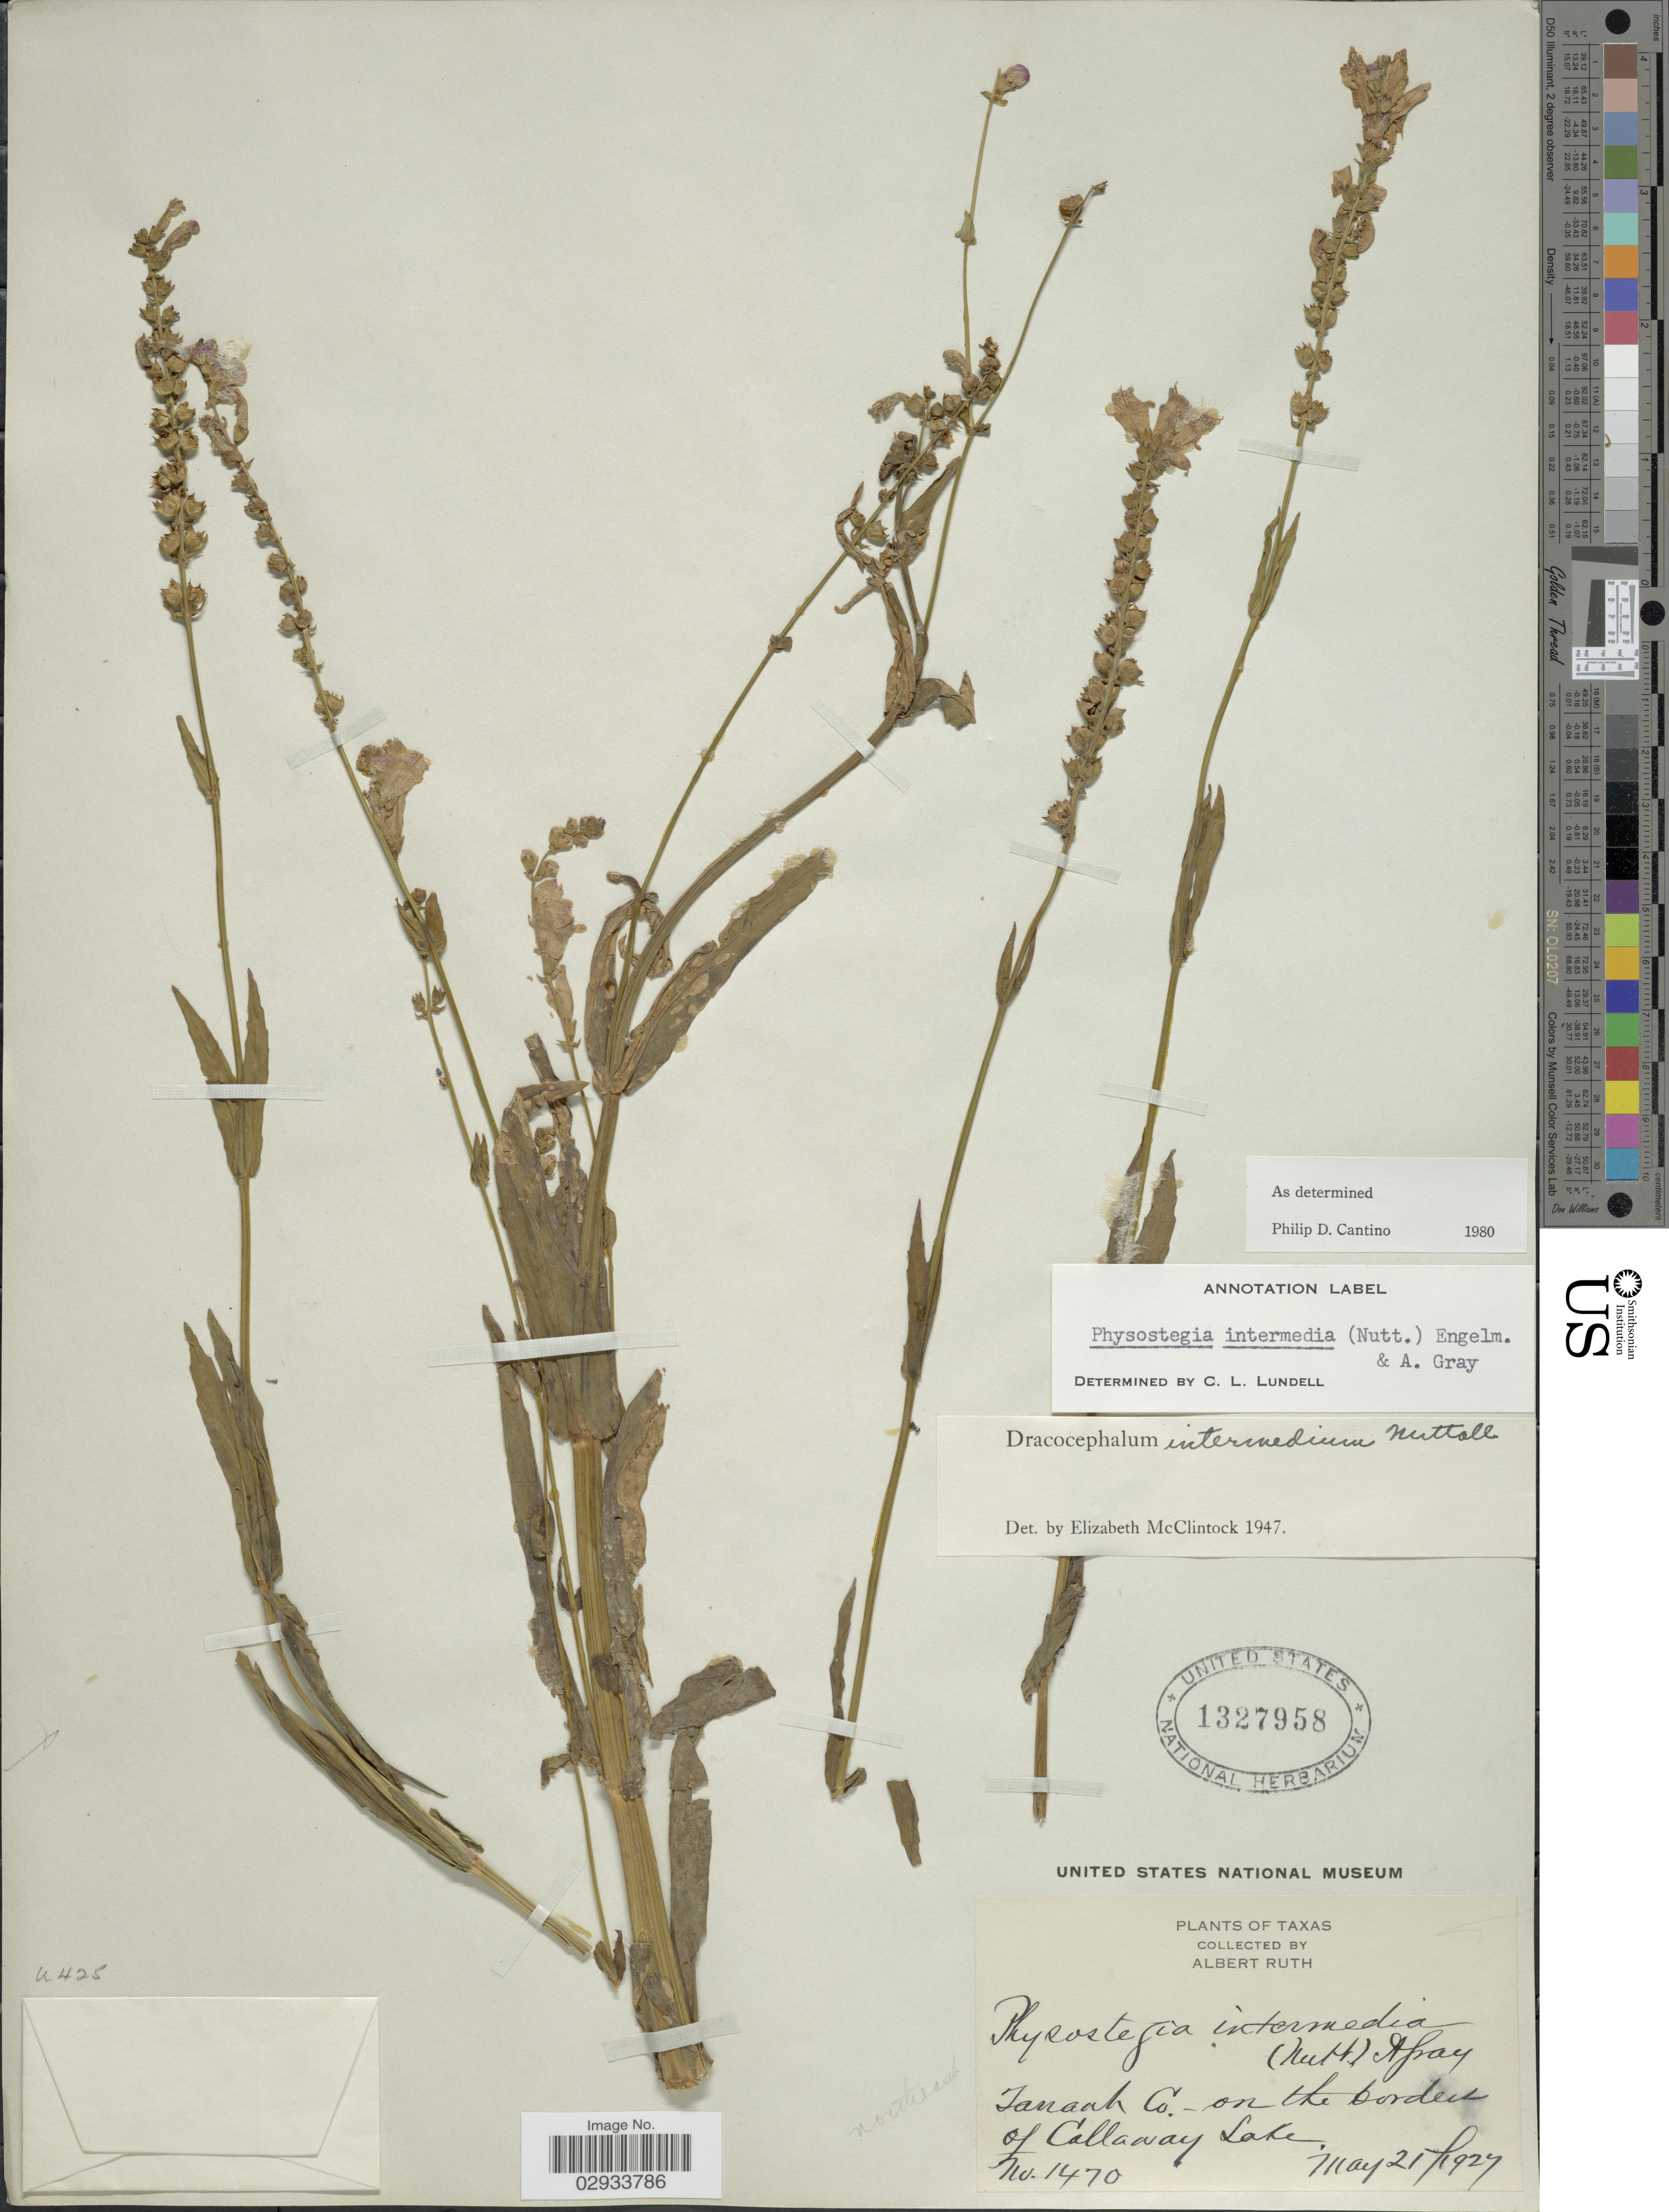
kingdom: Plantae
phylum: Tracheophyta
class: Magnoliopsida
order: Lamiales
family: Lamiaceae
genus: Physostegia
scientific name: Physostegia intermedia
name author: (Nutt.) Engelm. & A. Gray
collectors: A. Ruth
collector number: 1470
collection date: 1927-05-21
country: United States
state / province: Texas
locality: Tarrant Co., northeast, on the border of Callaway Lake.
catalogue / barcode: US 1327958